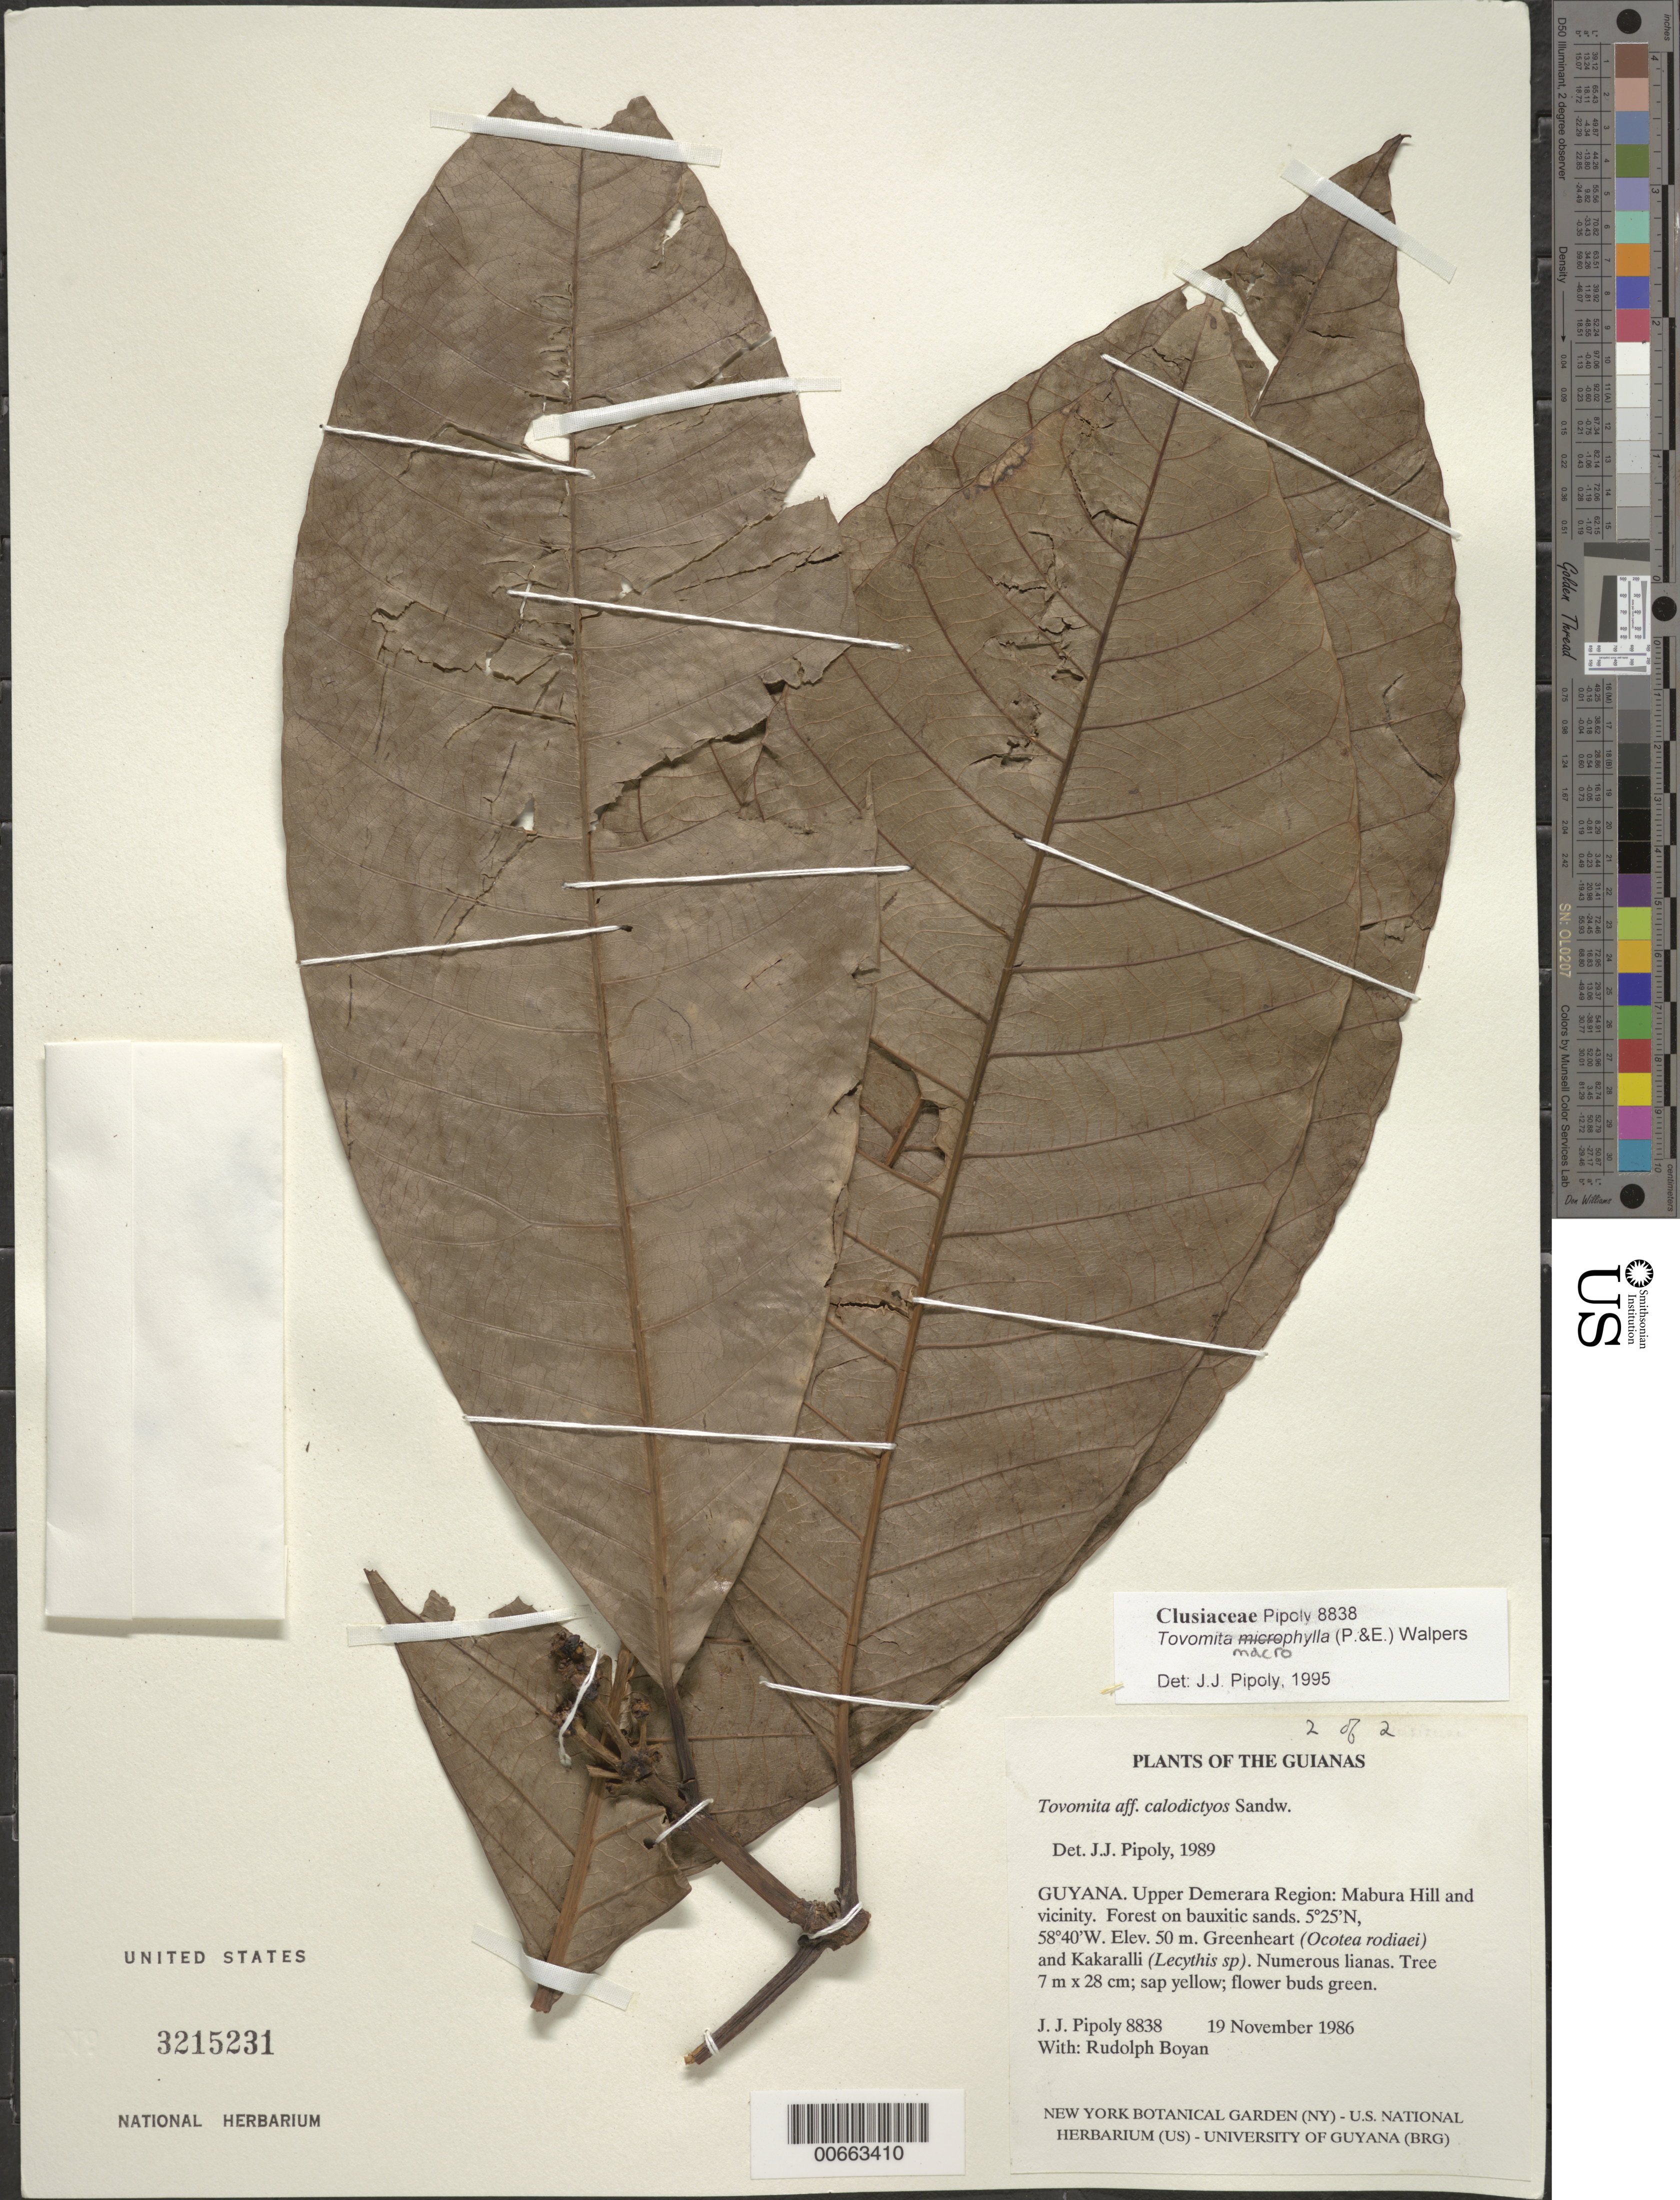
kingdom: Plantae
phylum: Tracheophyta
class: Magnoliopsida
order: Malpighiales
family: Clusiaceae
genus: Tovomita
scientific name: Tovomita macrophylla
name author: (Poepp.) Walp.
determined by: Pipoly, J. J., III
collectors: J. J. Pipoly & R. Boyan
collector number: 8838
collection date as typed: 19 November 1986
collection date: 1986-11-19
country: Guyana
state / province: U. Demerara-Berbice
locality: Mabura Hill and vicinity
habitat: Forest on bauxitic sands. Greenheart (Ocotea rodiaei) and Kakaralli (Lecythis sp). Numerous lianas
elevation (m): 50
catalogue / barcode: US 3215231